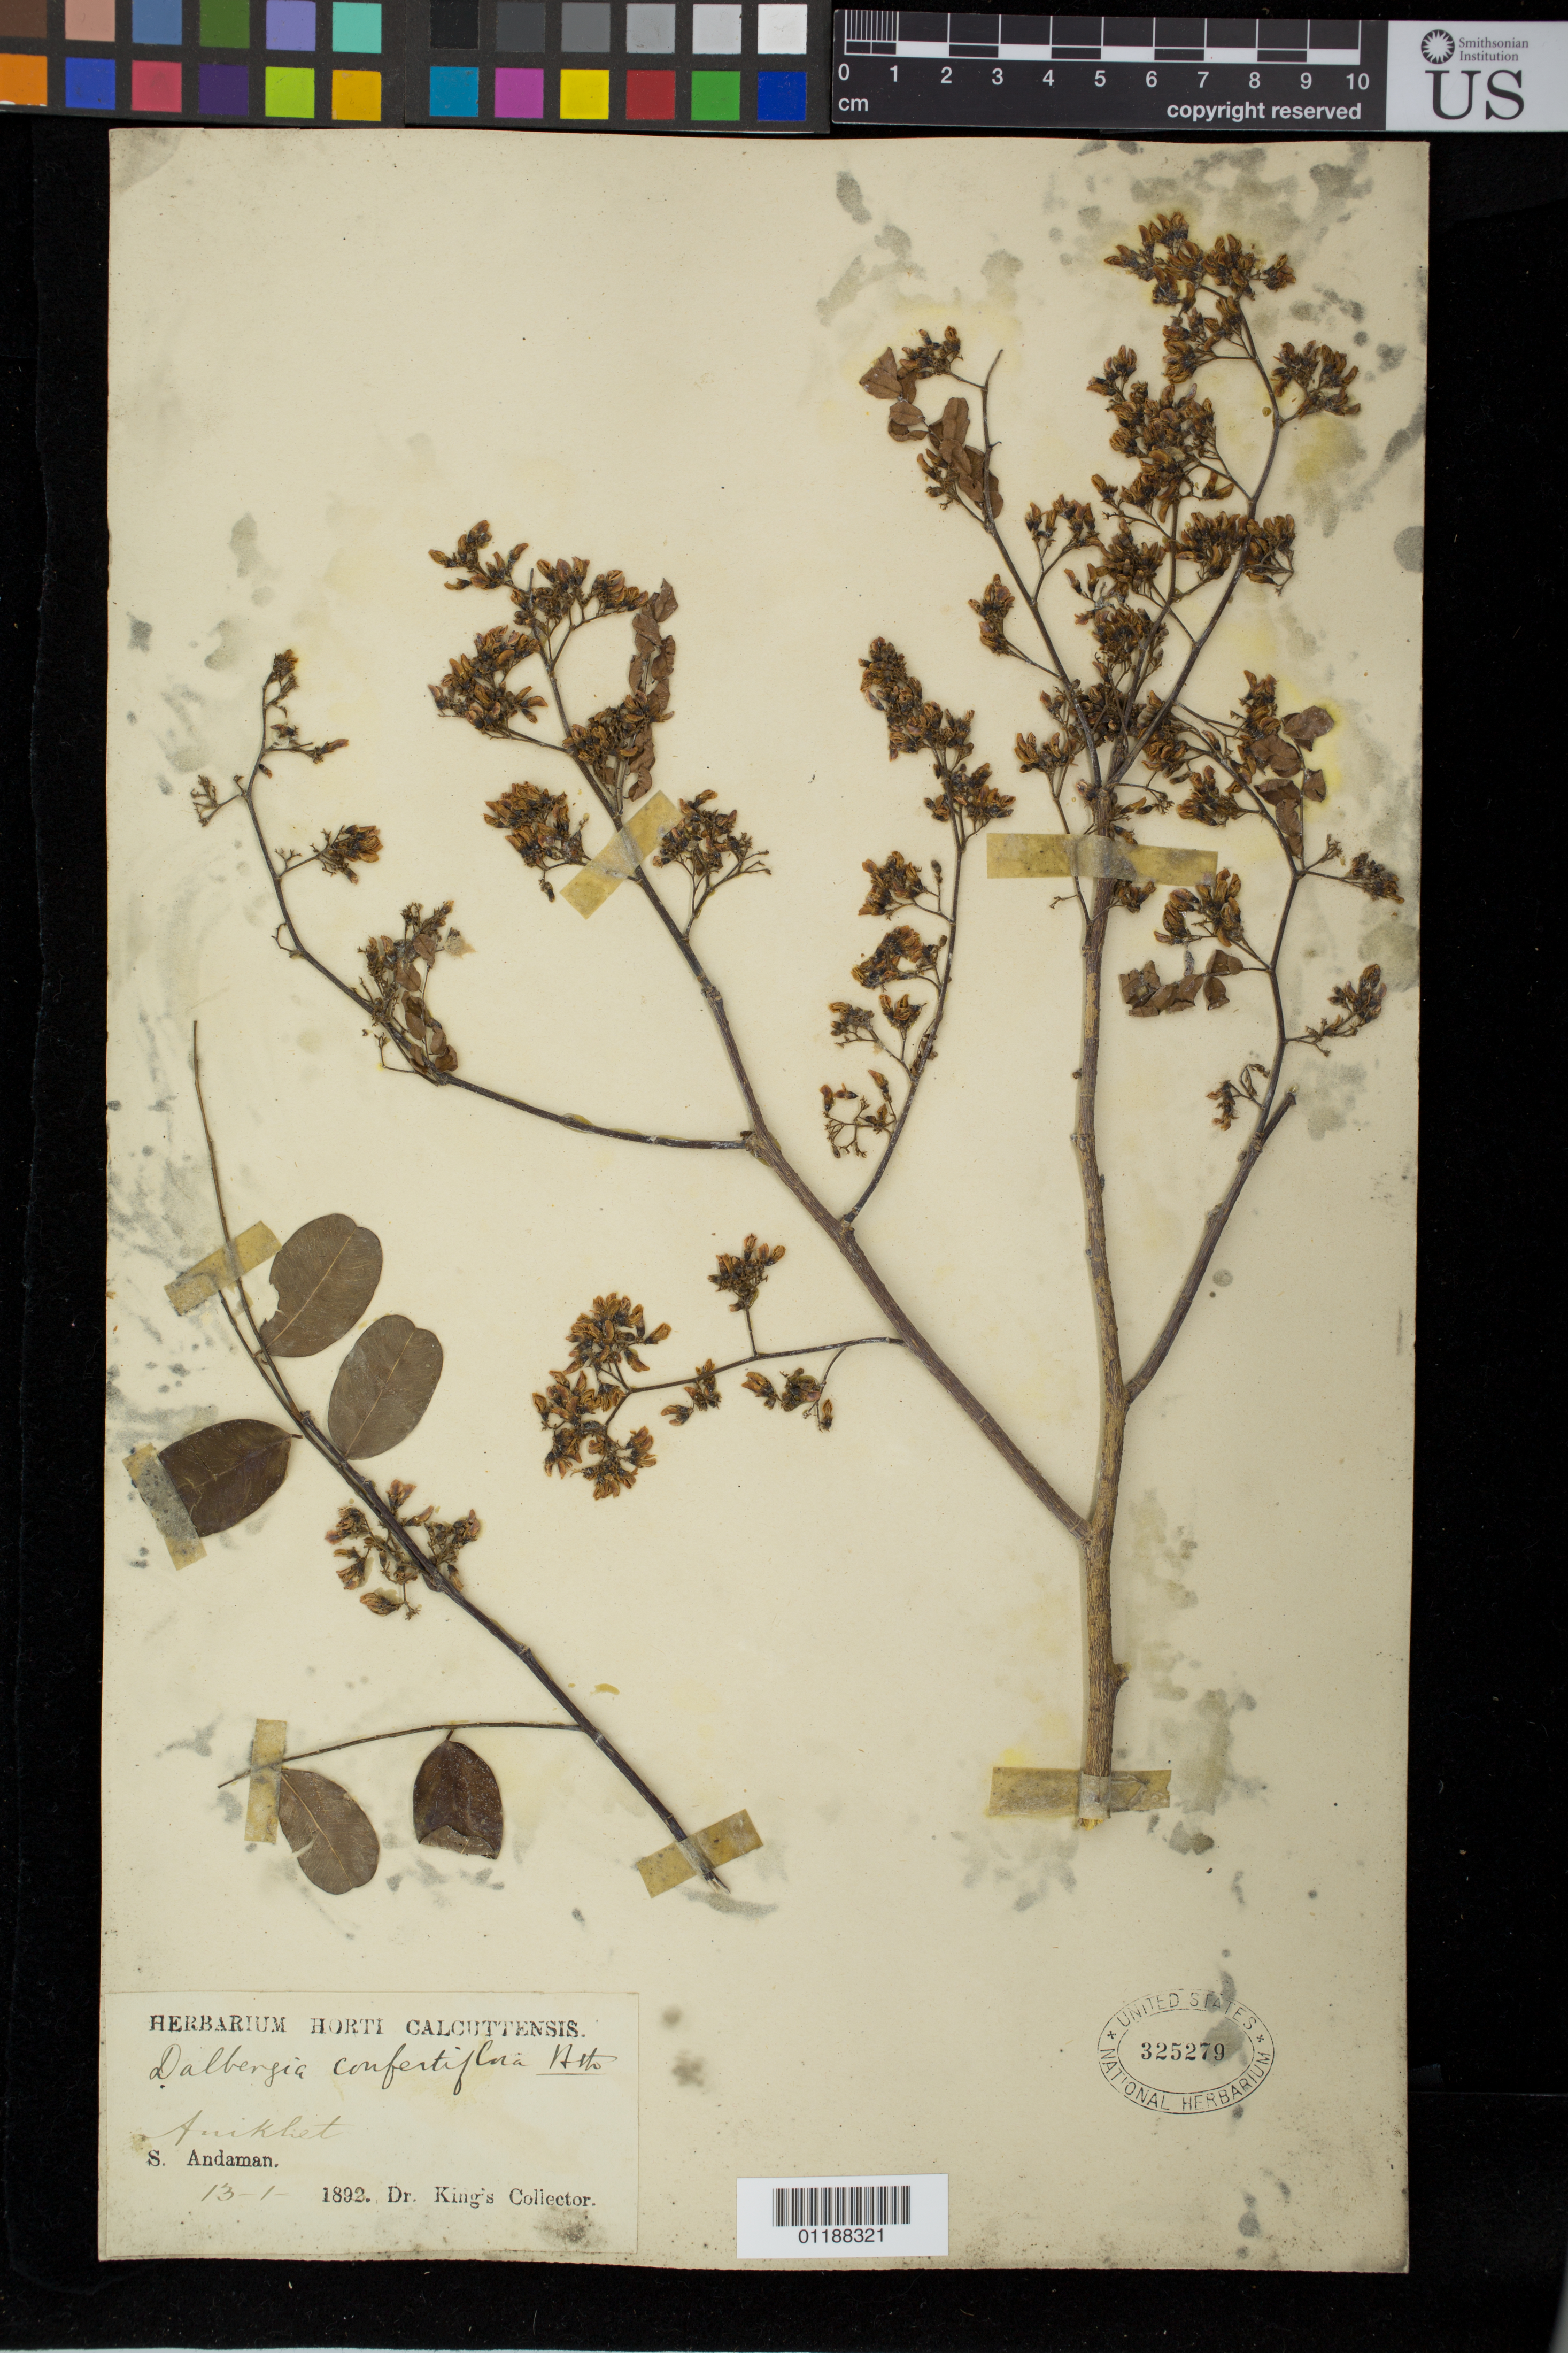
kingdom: Plantae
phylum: Tracheophyta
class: Magnoliopsida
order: Fabales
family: Fabaceae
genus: Dalbergia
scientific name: Dalbergia confertiflora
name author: Benth.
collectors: Dr. King's collector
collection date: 1892-01-13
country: India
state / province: Andaman and Nicobar Islands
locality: Anikhet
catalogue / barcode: US 325279